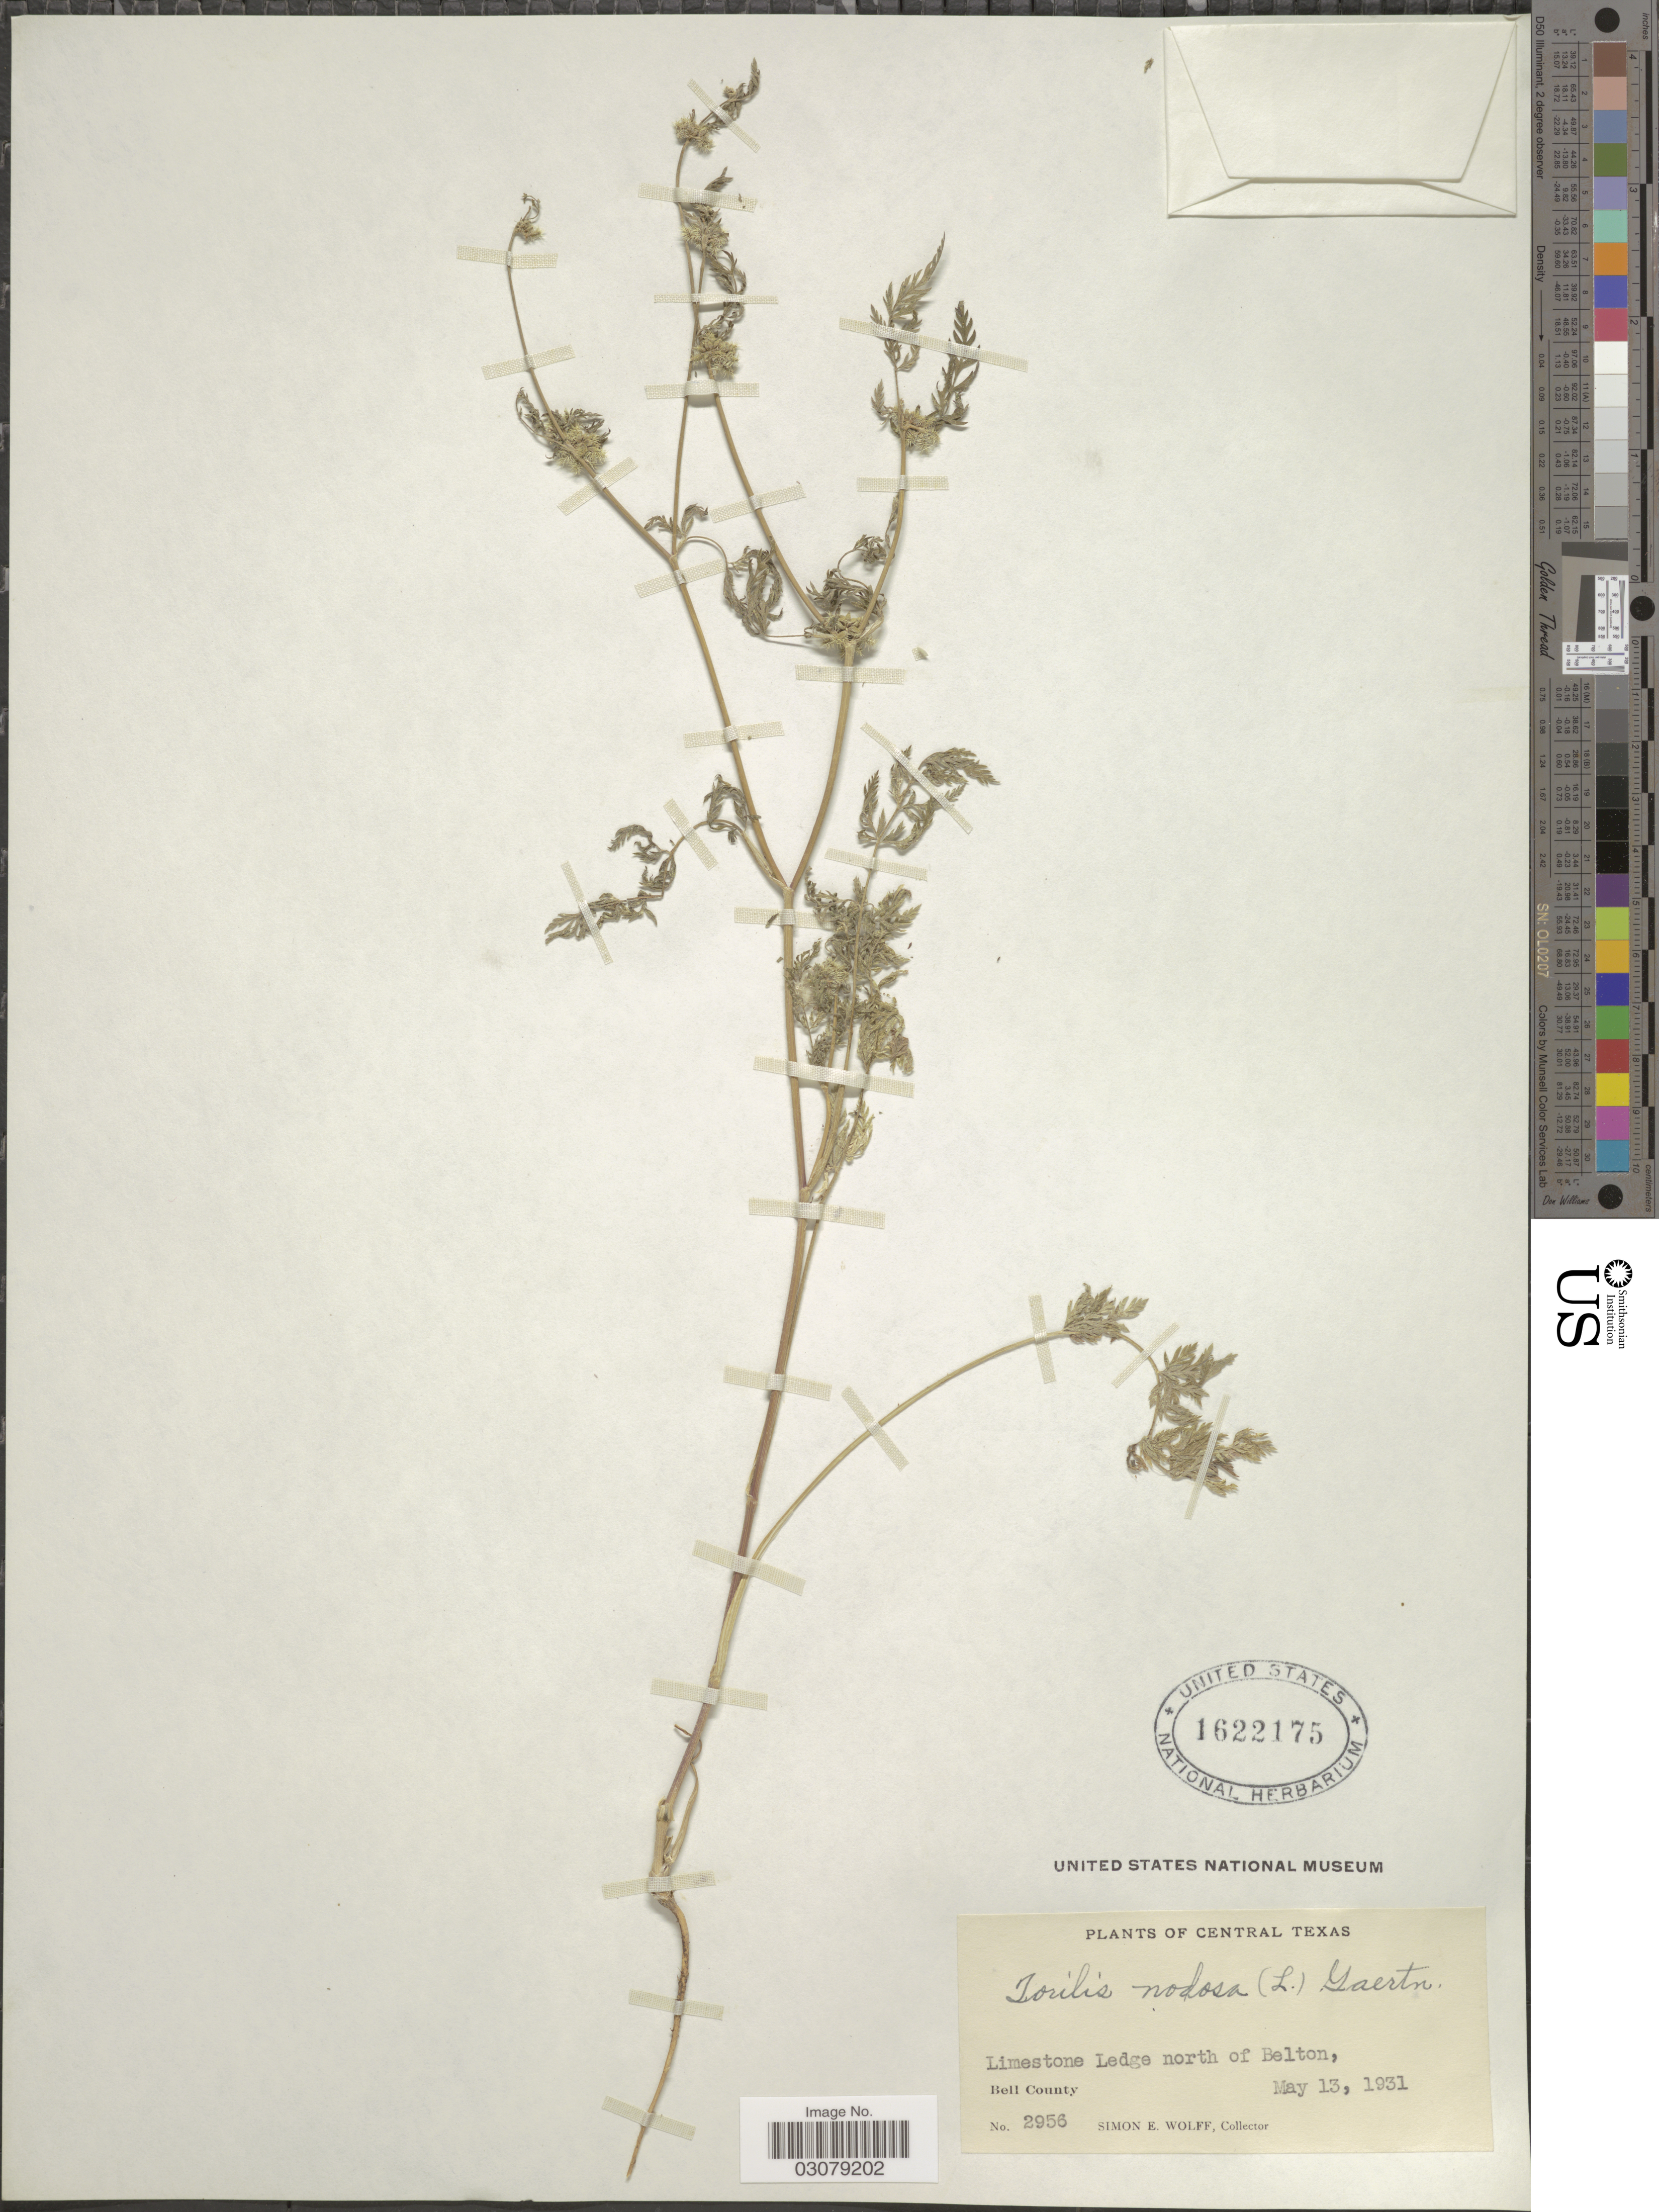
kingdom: Plantae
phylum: Tracheophyta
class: Magnoliopsida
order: Apiales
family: Apiaceae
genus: Torilis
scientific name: Torilis nodosa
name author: (L.) Gaertn.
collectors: S. E. Wolff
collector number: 2956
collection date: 1931-05-13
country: United States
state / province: Texas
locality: Central Texas. Limestone Ledge north of Belton, Bell County.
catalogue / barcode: US 1622175